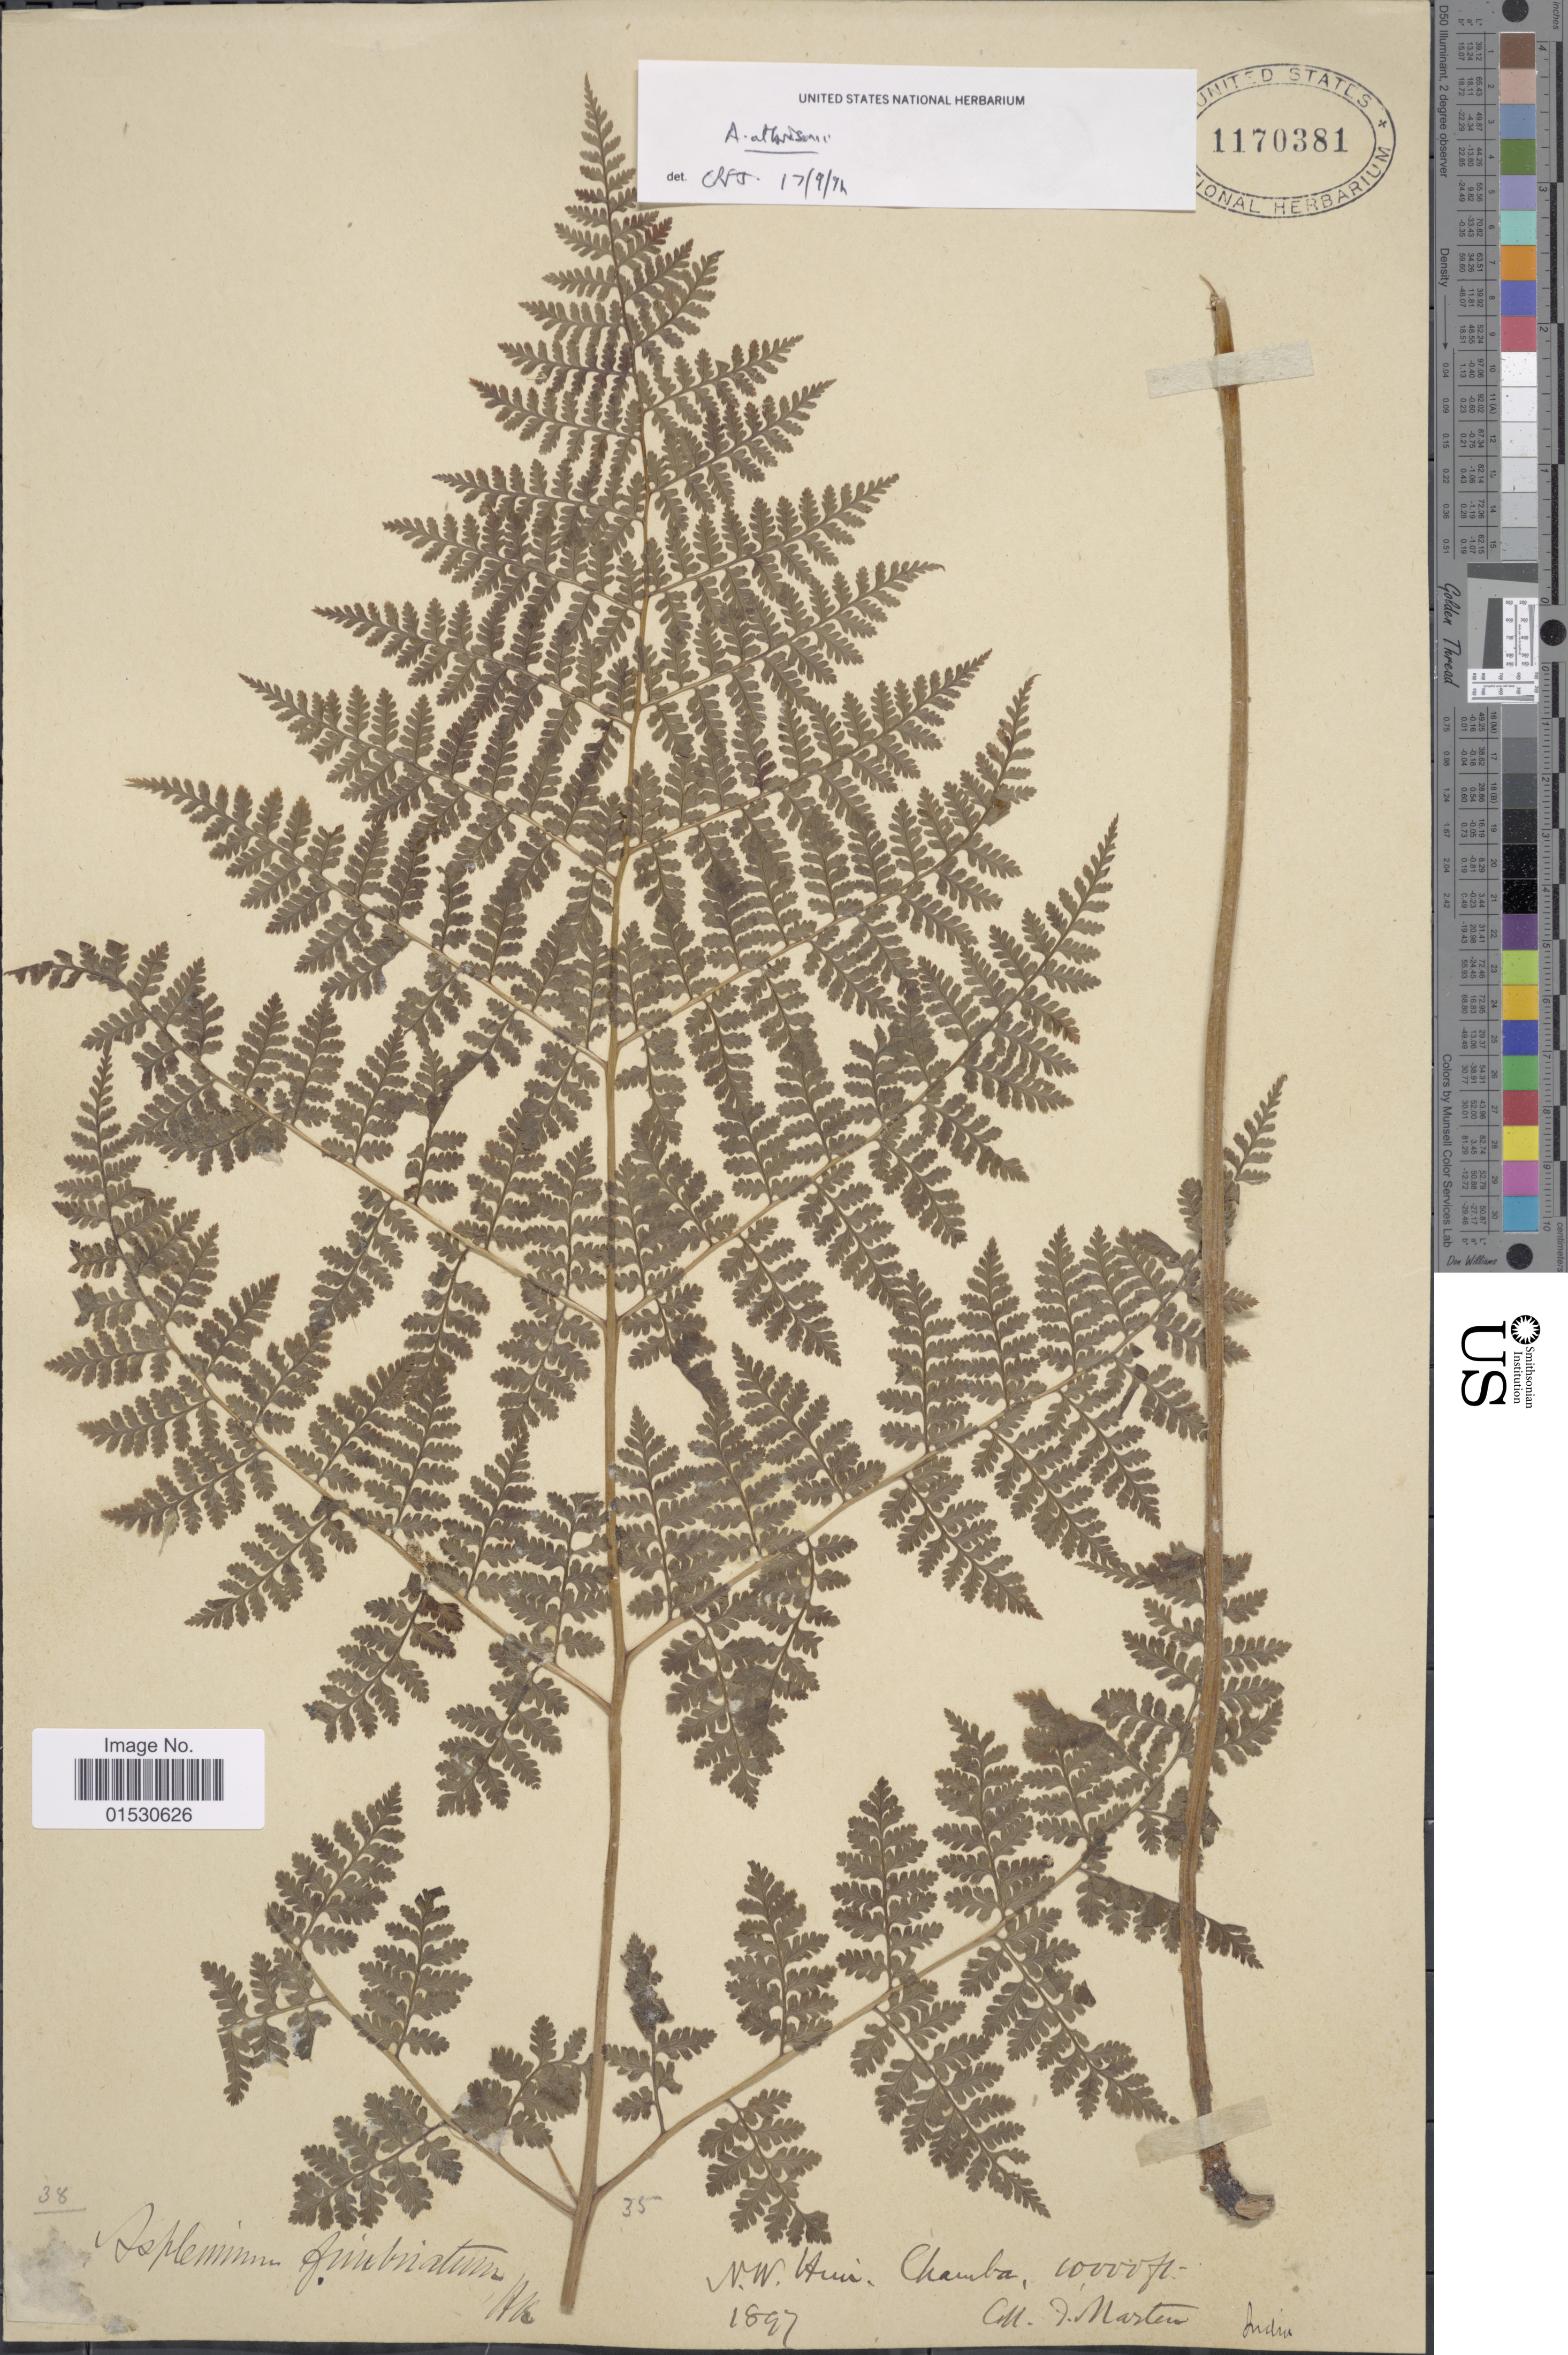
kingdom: Plantae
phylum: Tracheophyta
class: Polypodiopsida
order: Polypodiales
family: Athyriaceae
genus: Athyrium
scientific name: Athyrium fimbriatum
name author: (Wall.) T. Moore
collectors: S. Marten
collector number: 35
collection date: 1897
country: India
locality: N. W. Him, Chamba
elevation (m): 10000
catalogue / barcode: US 1170381